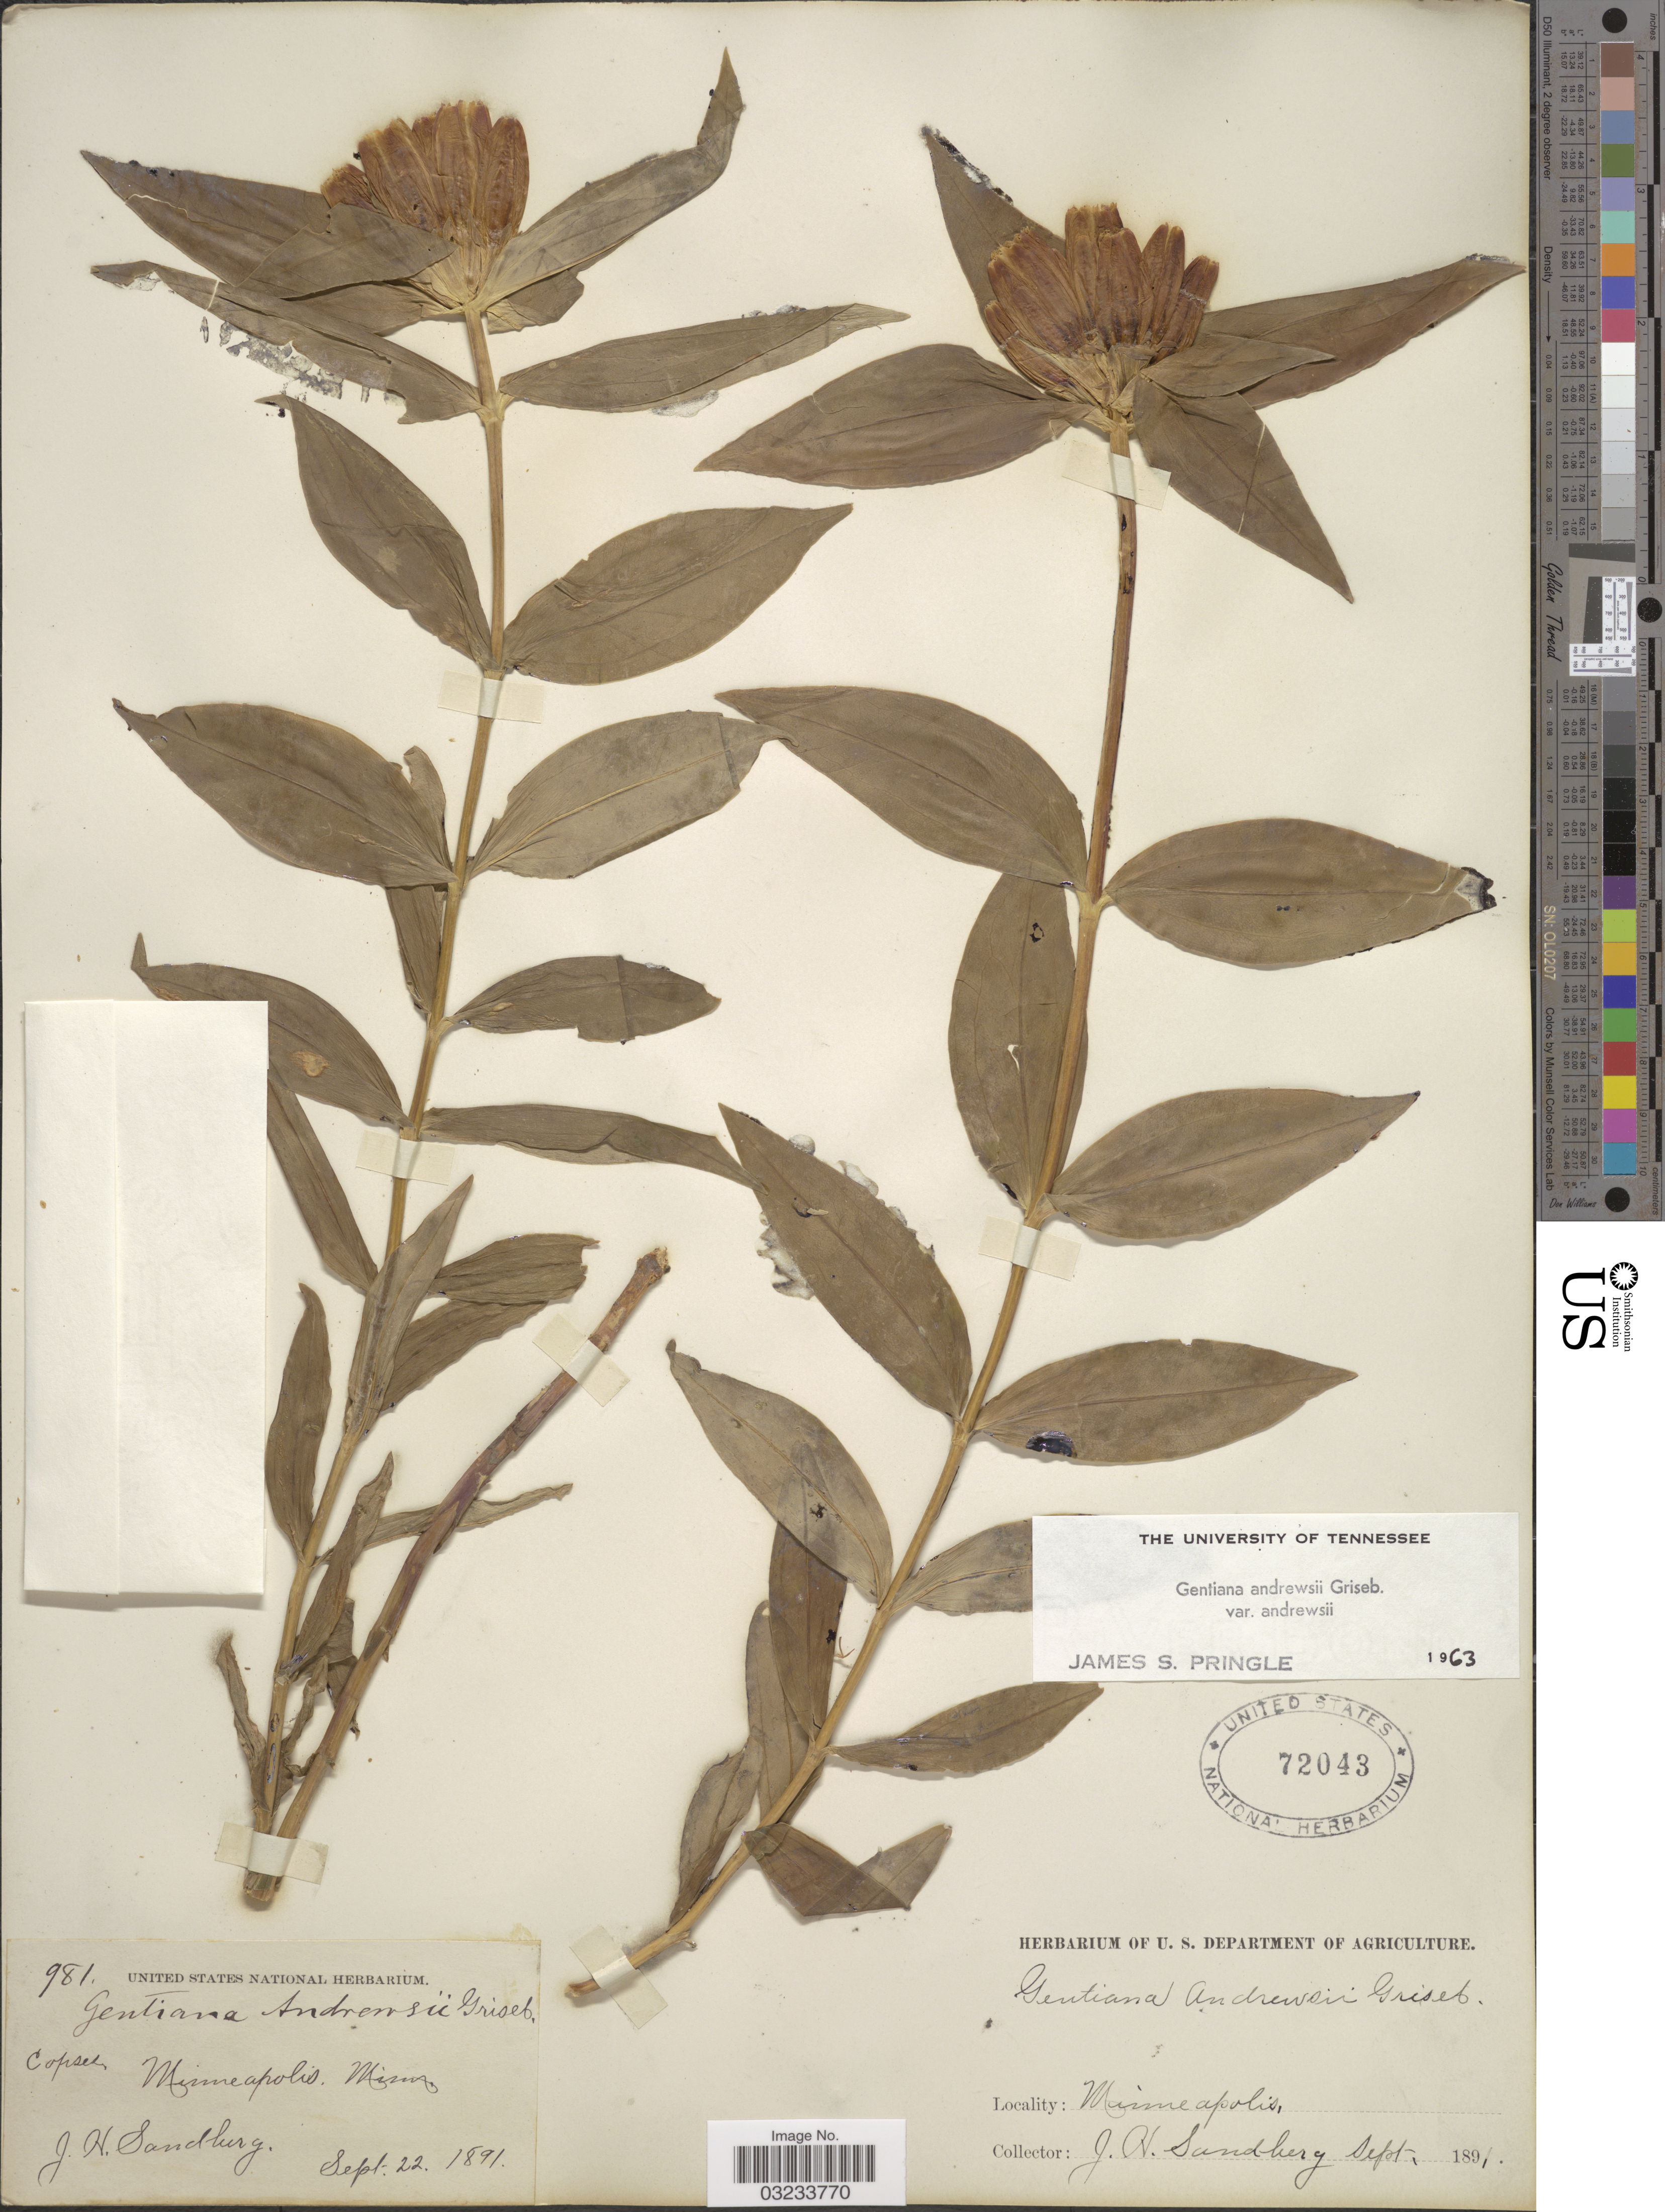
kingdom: Plantae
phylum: Tracheophyta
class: Magnoliopsida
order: Gentianales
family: Gentianaceae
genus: Gentiana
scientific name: Gentiana andrewsii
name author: Griseb.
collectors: J. H. Sandberg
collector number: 981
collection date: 1891-09-22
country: United States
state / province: Minnesota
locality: Minneapolis.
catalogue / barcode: US 72043